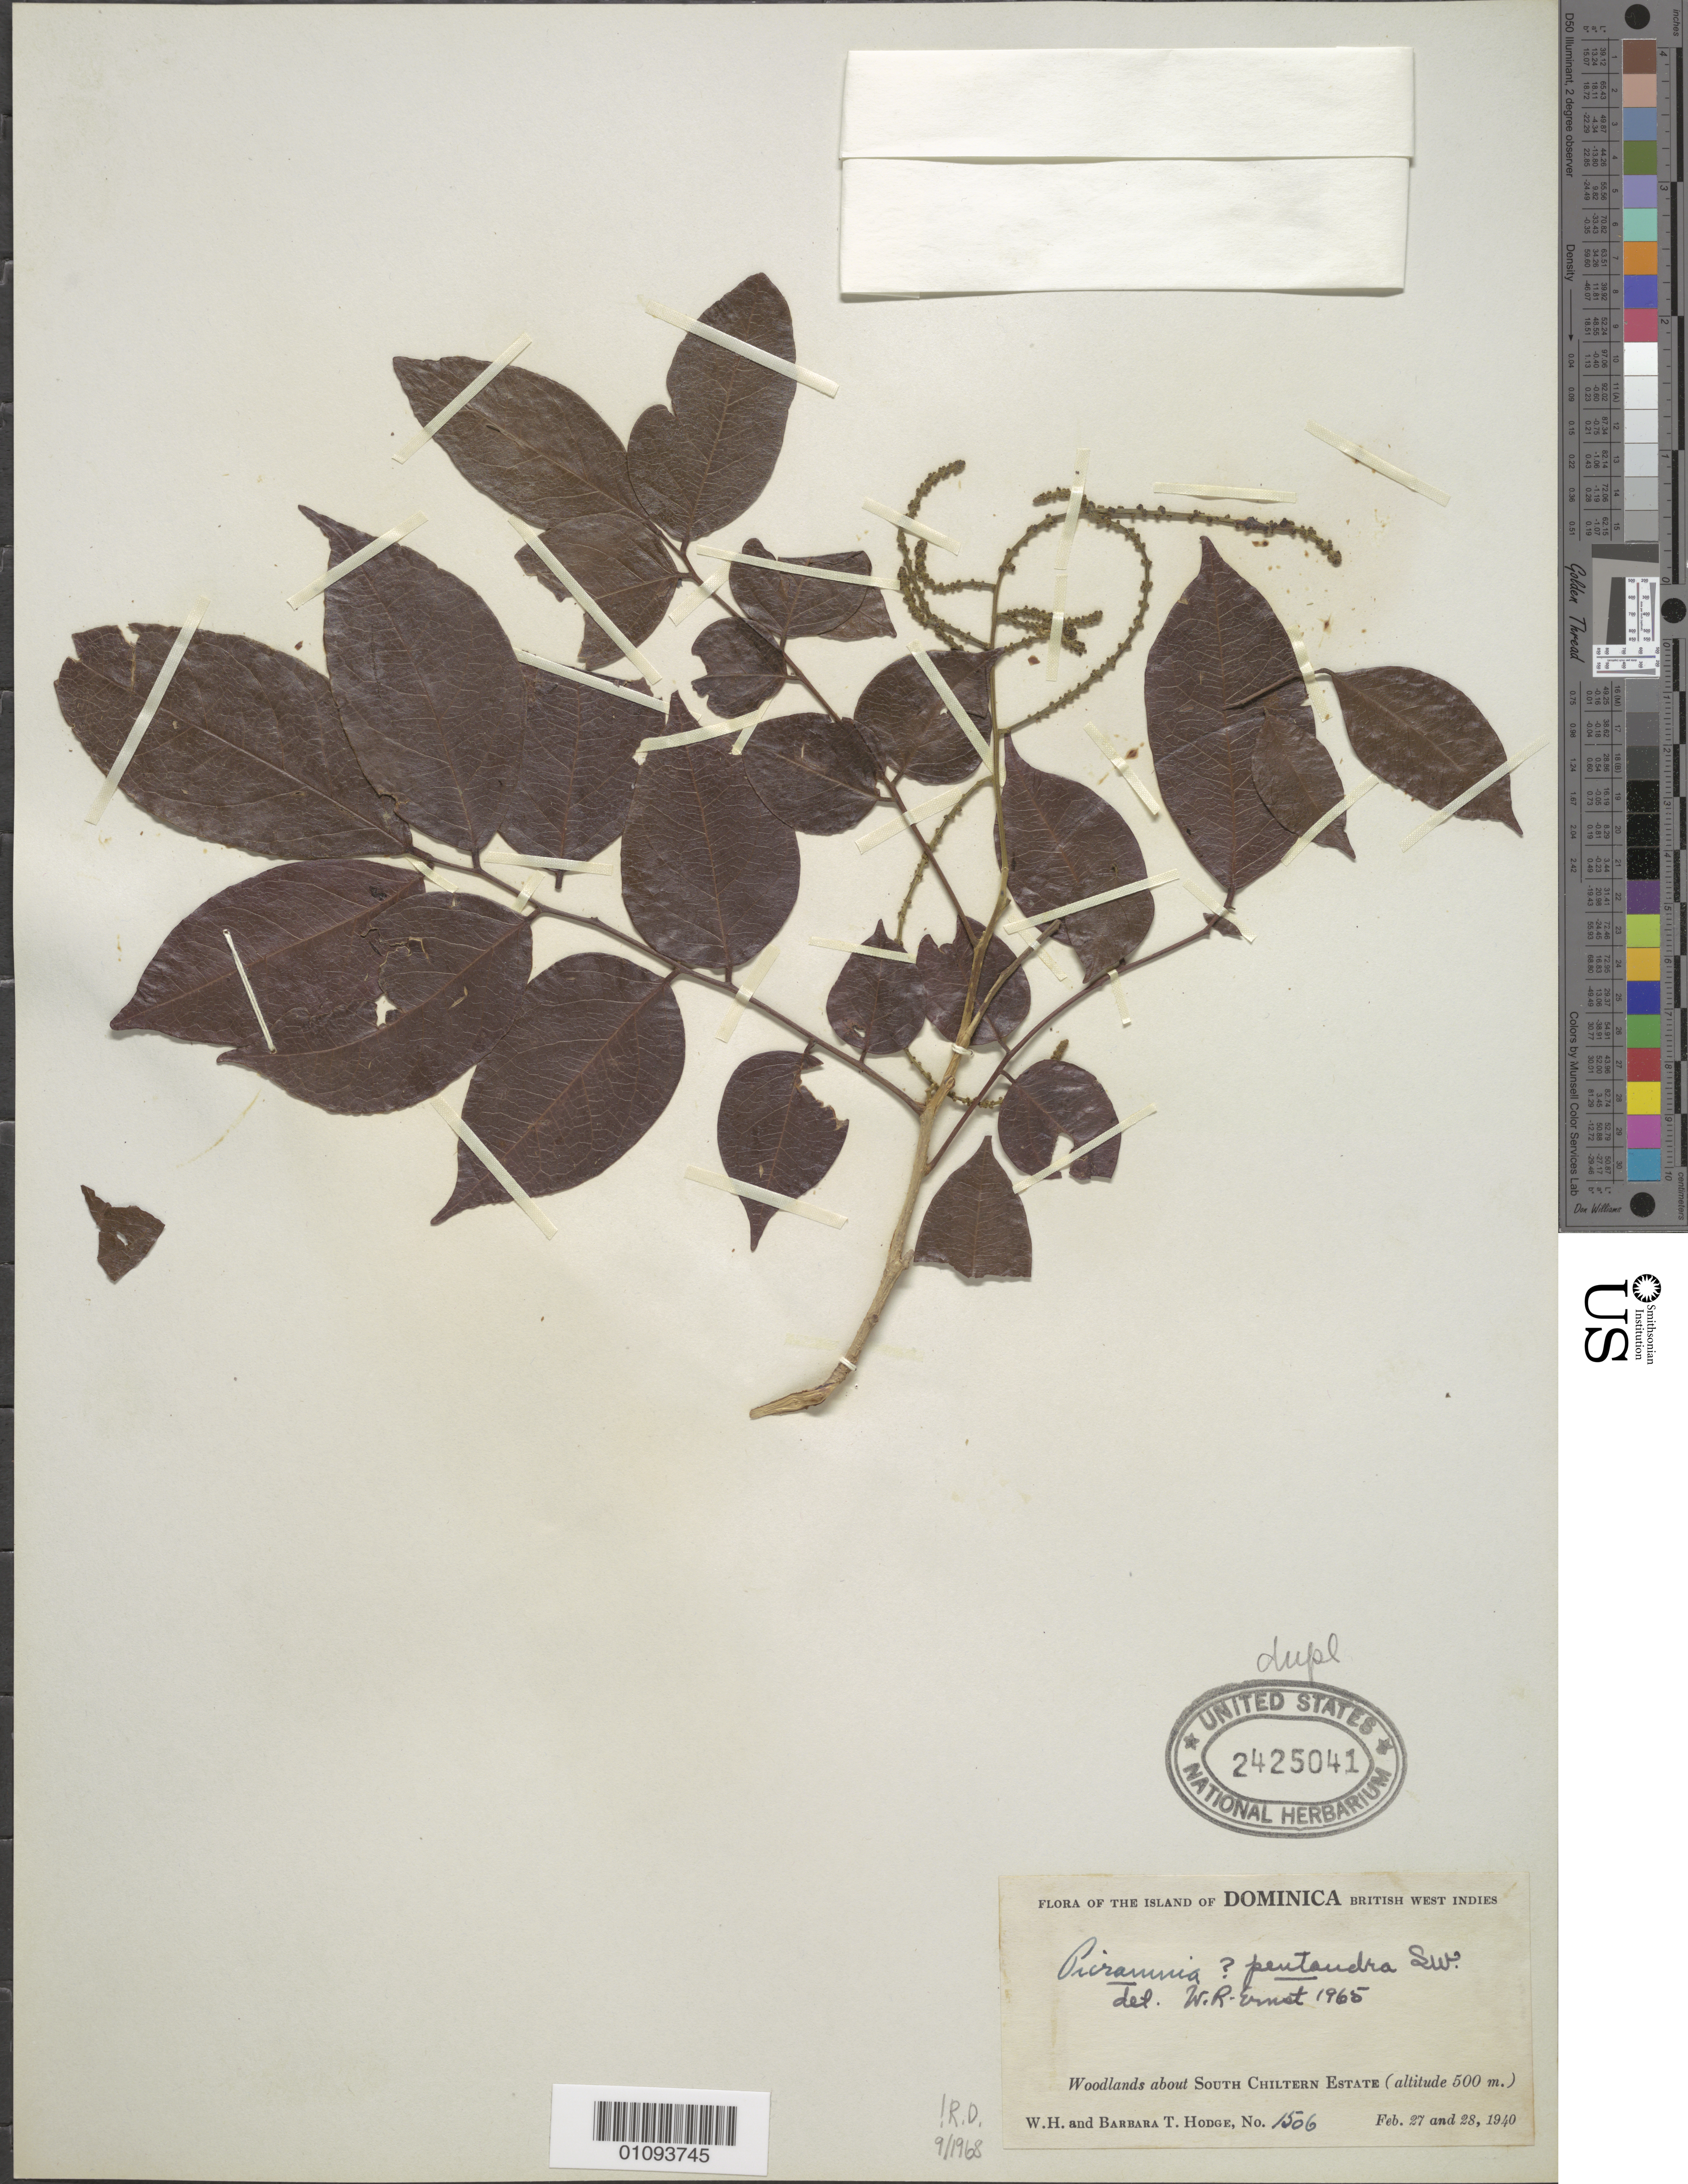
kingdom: Plantae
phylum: Tracheophyta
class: Magnoliopsida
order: Picramniales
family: Picramniaceae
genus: Picramnia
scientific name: Picramnia pentandra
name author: Sw.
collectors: W. Hodge & B. Hodge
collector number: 1506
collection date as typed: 27 Feb 1940 and 28 Feb 1940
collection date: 1940-02-27,1940-02-28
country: Dominica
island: Dominica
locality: S. Chiltern Estate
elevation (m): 500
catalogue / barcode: US 2425041